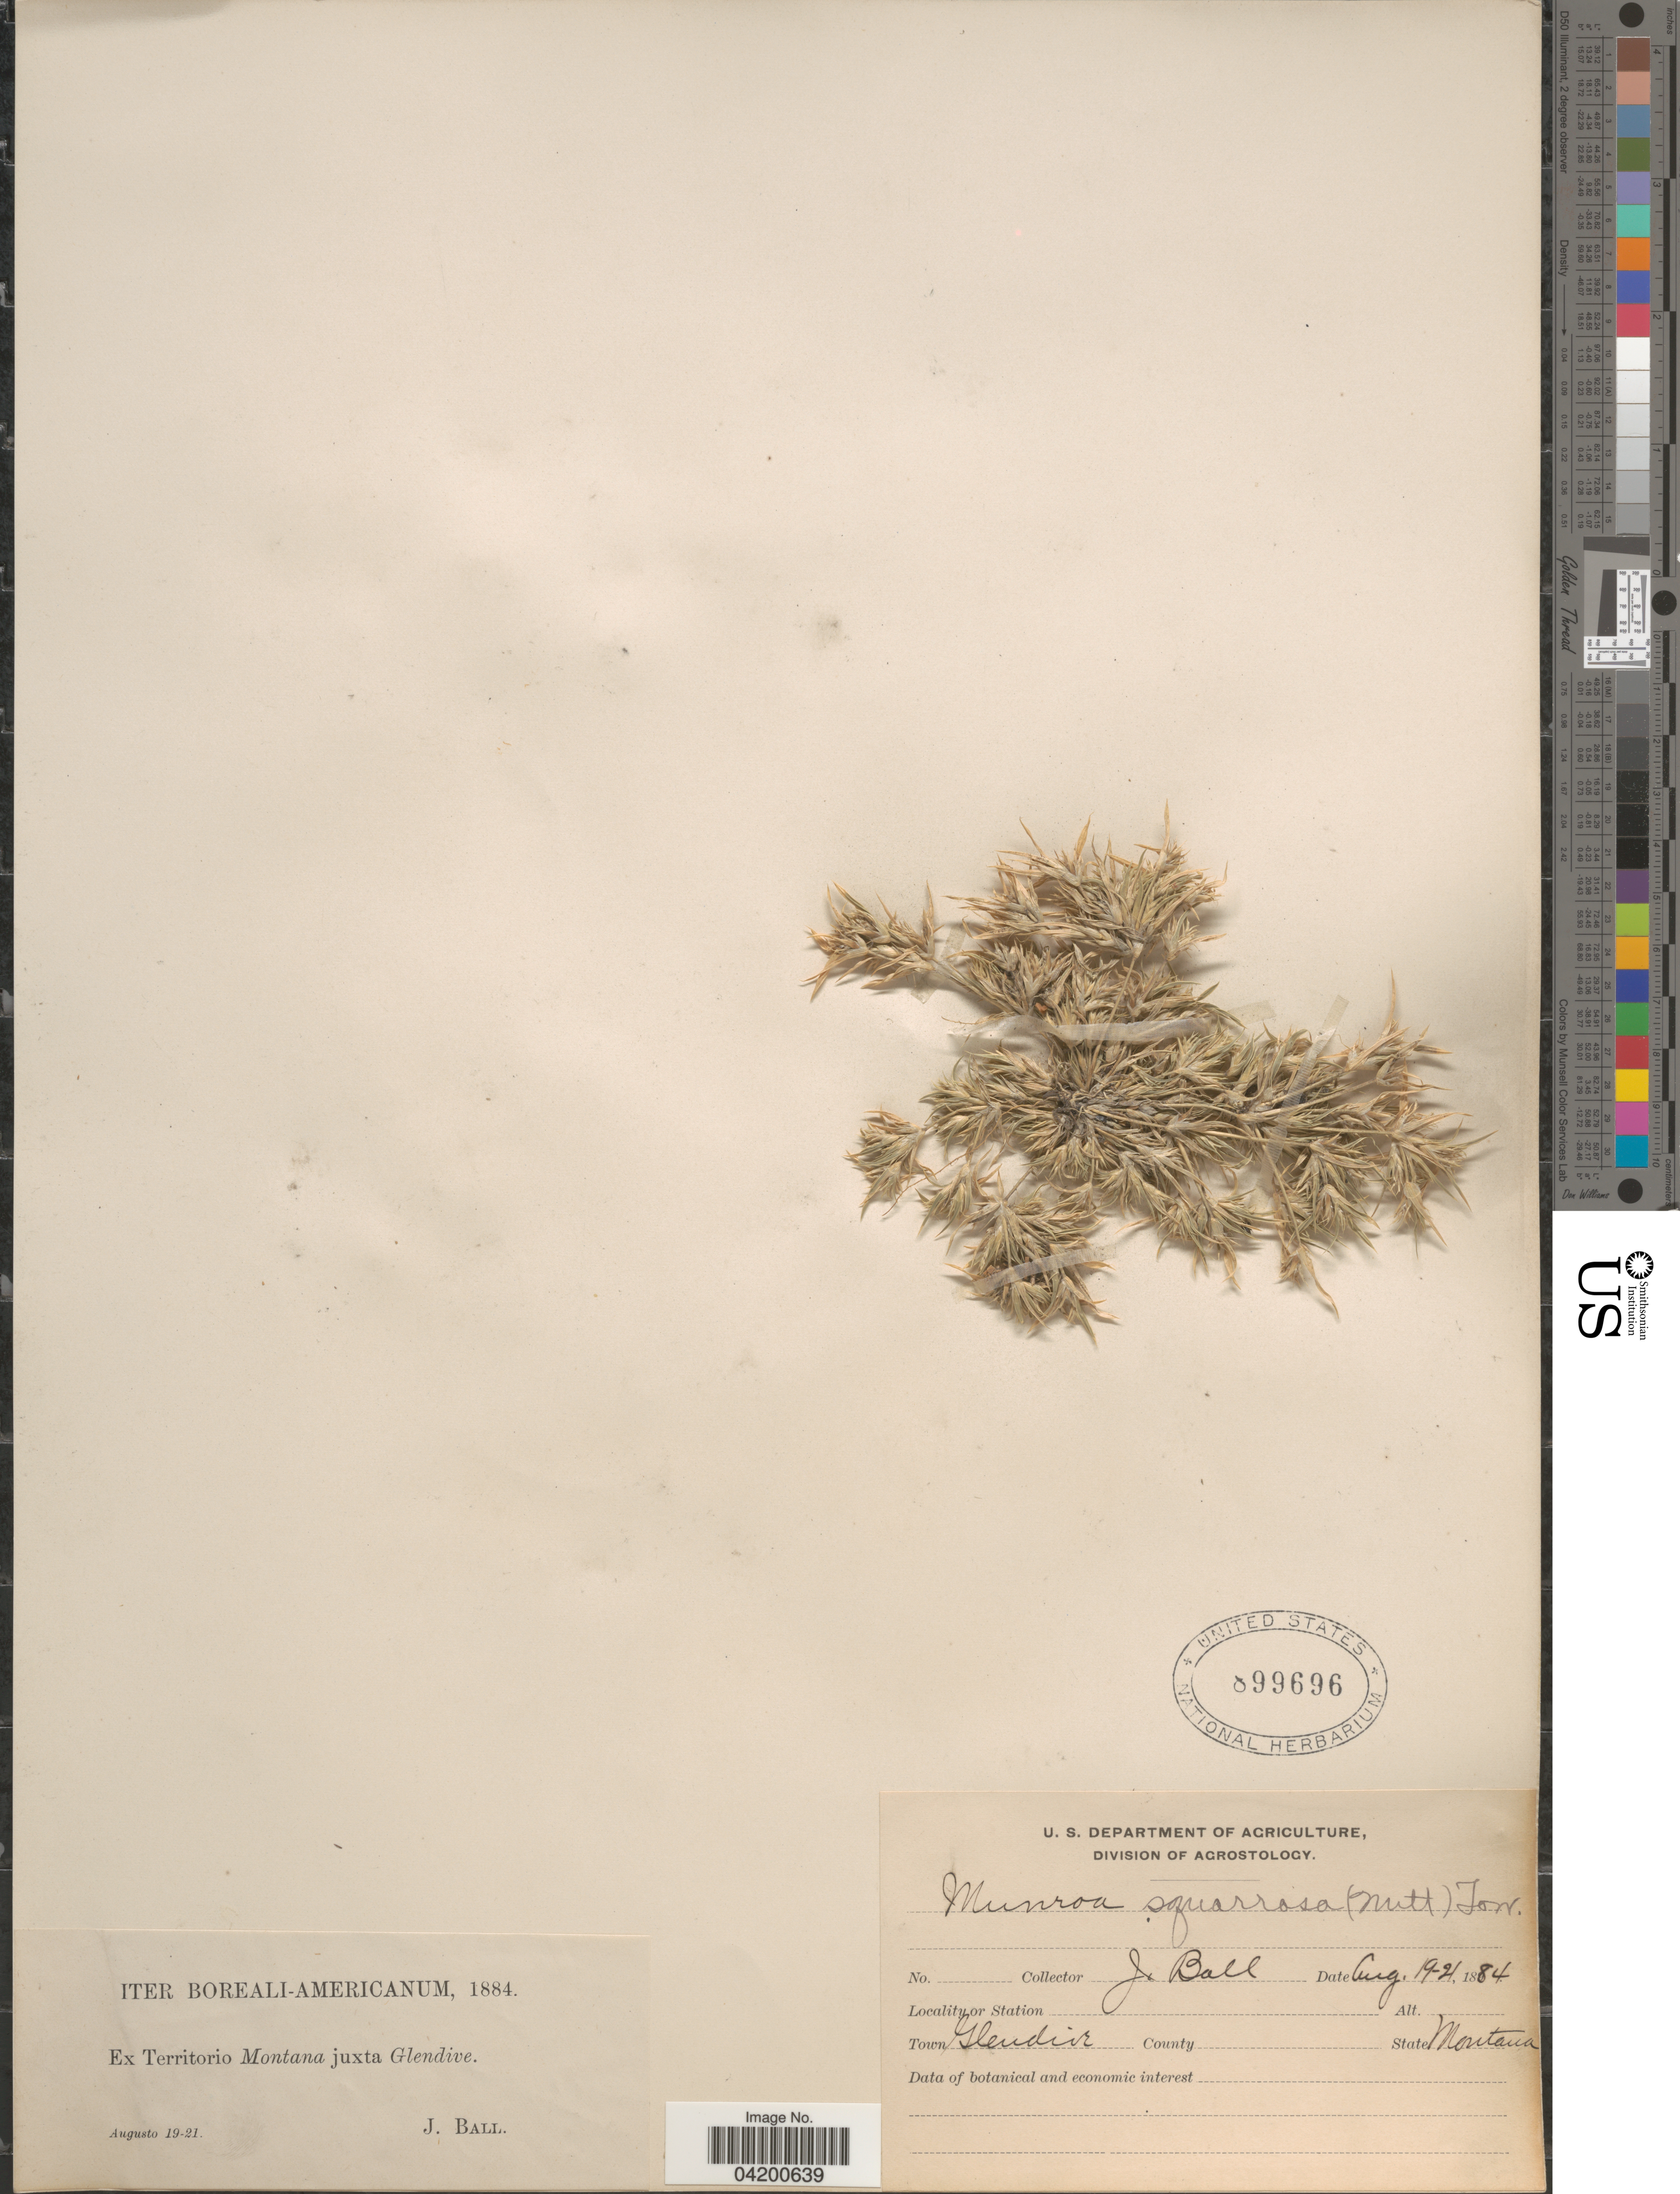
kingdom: Plantae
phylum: Tracheophyta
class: Liliopsida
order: Poales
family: Poaceae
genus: Munroa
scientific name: Munroa squarrosa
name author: (Nutt.) Torr.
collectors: J. Ball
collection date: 1884-08-19/1884-08-21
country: United States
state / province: Montana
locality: Iter Boreali-Americanum, 1884. Town Glendive.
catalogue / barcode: US 899696